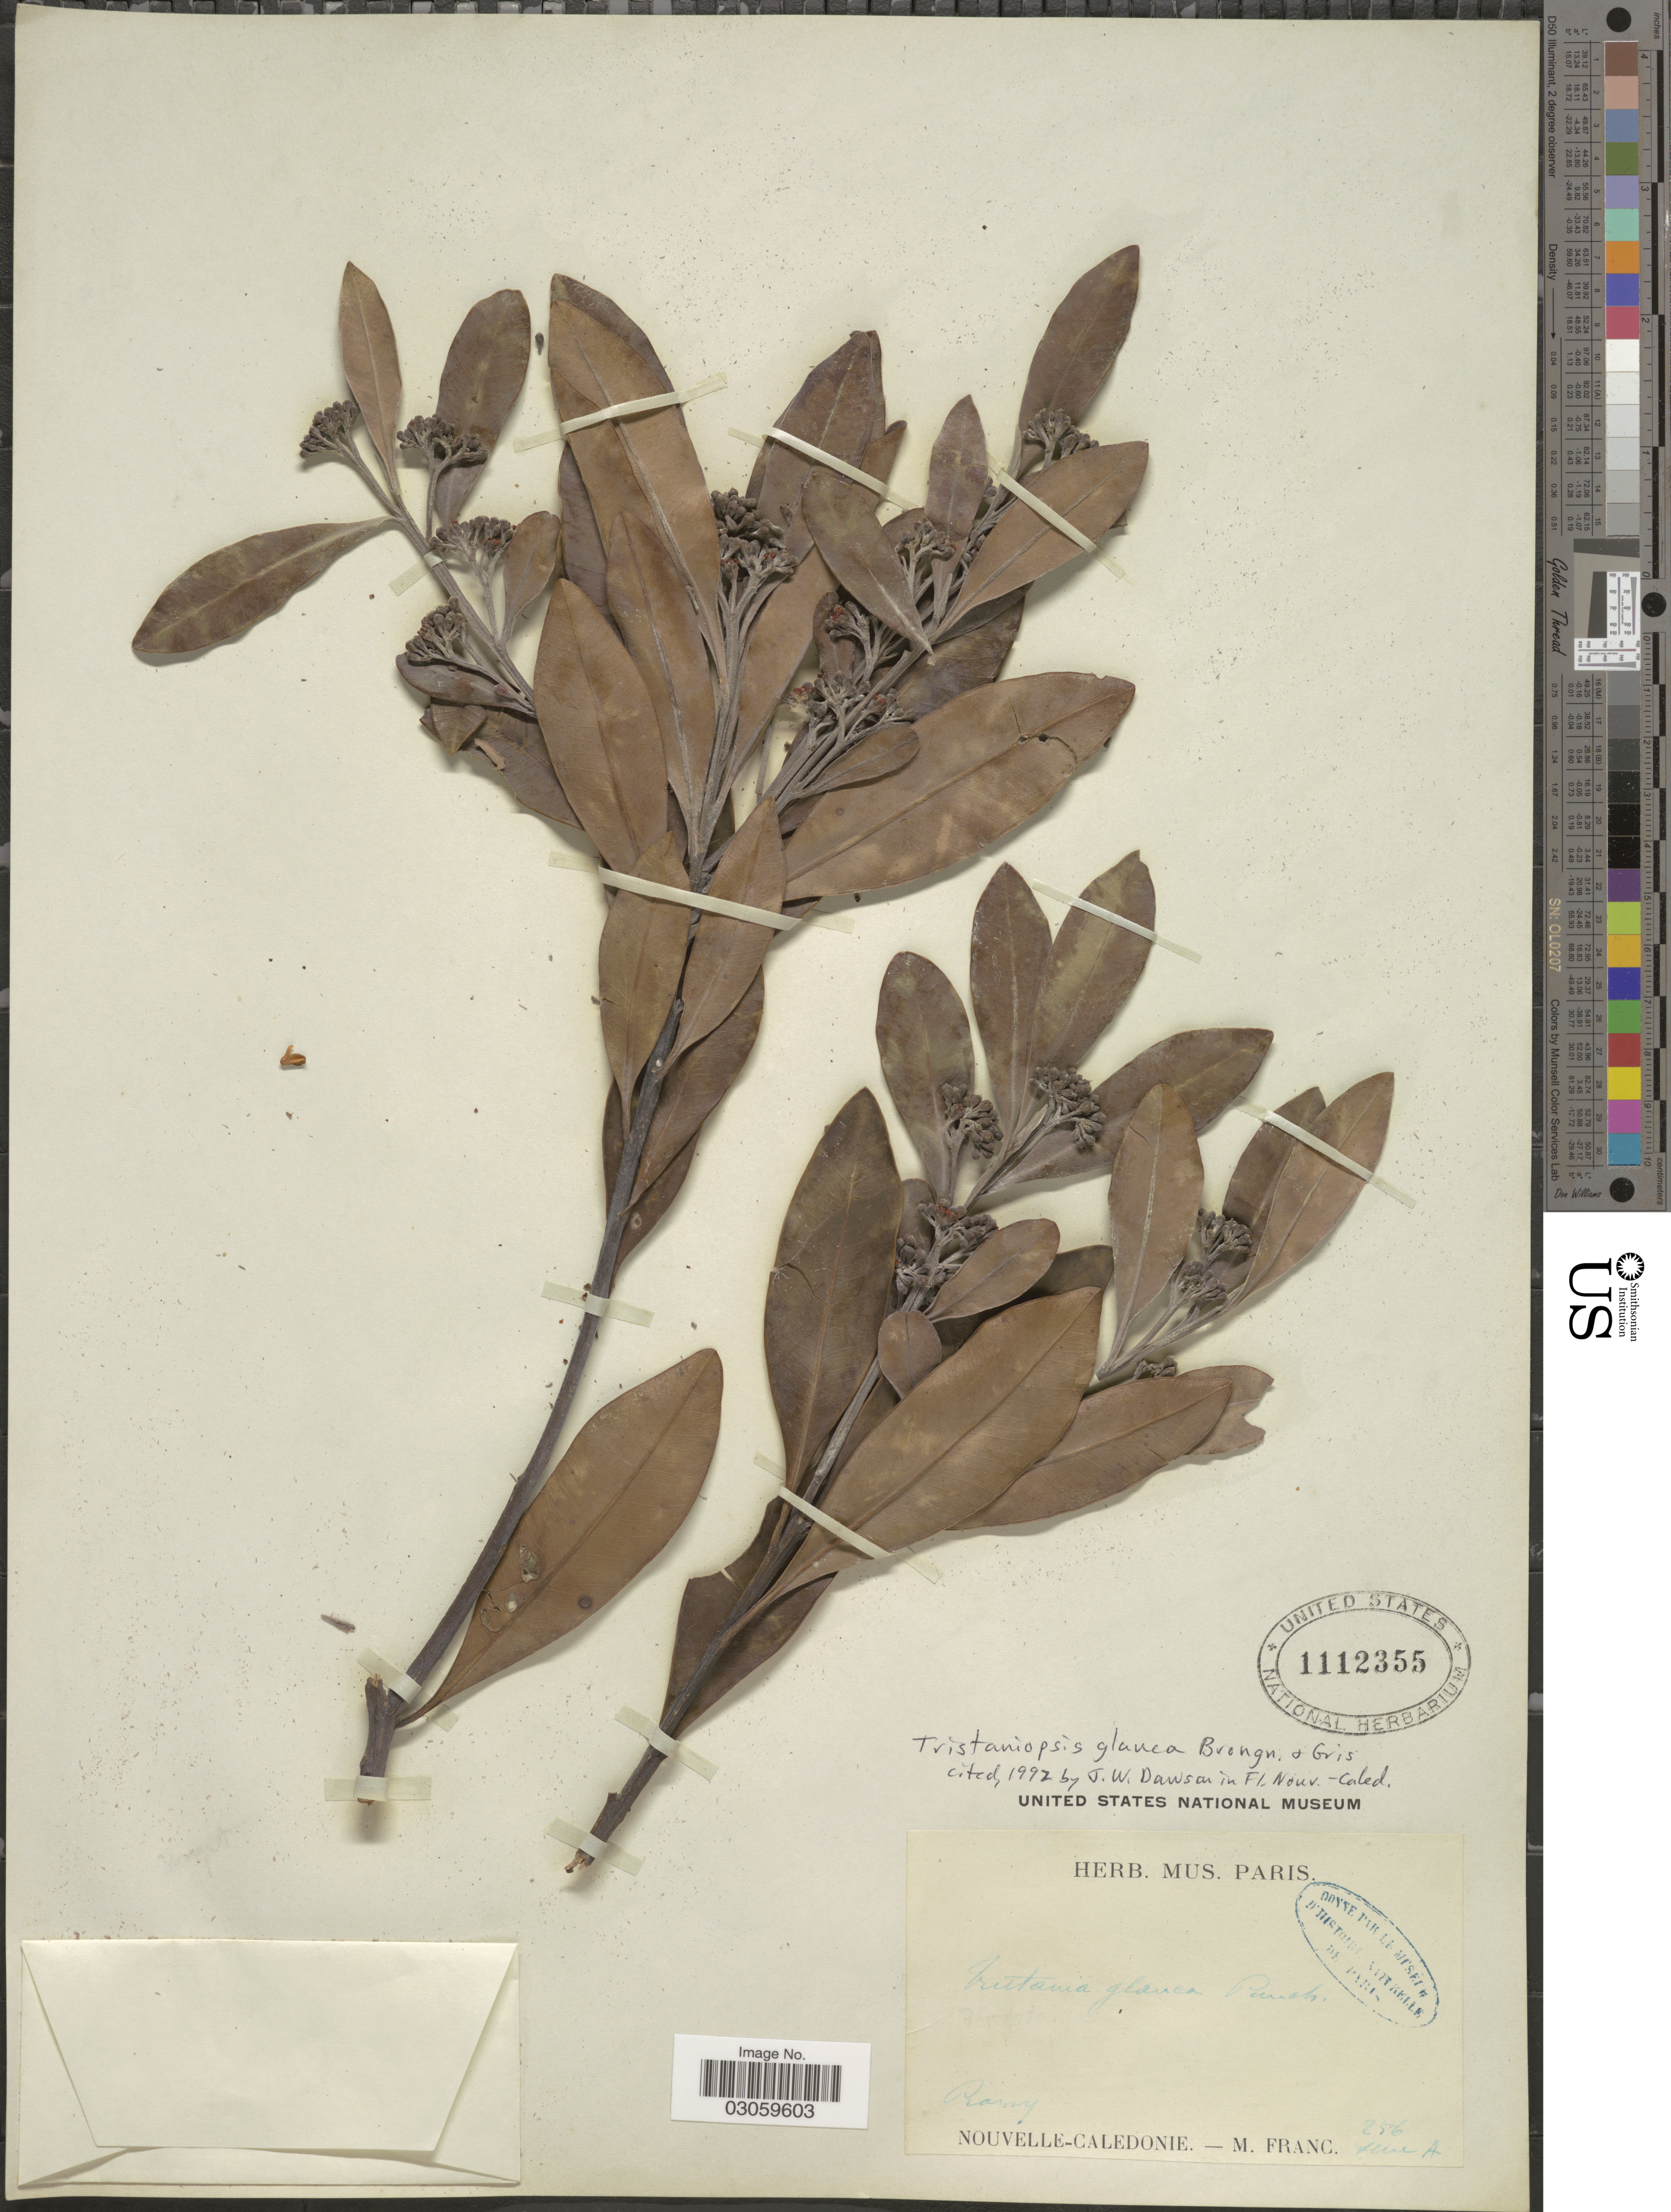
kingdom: Plantae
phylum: Tracheophyta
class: Magnoliopsida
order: Myrtales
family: Myrtaceae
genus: Tristaniopsis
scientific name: Tristaniopsis glauca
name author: Brongn. & Gris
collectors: M. Franc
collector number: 256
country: New Caledonia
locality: Nouvelle-Calédonie. Prony.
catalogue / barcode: US 1112355